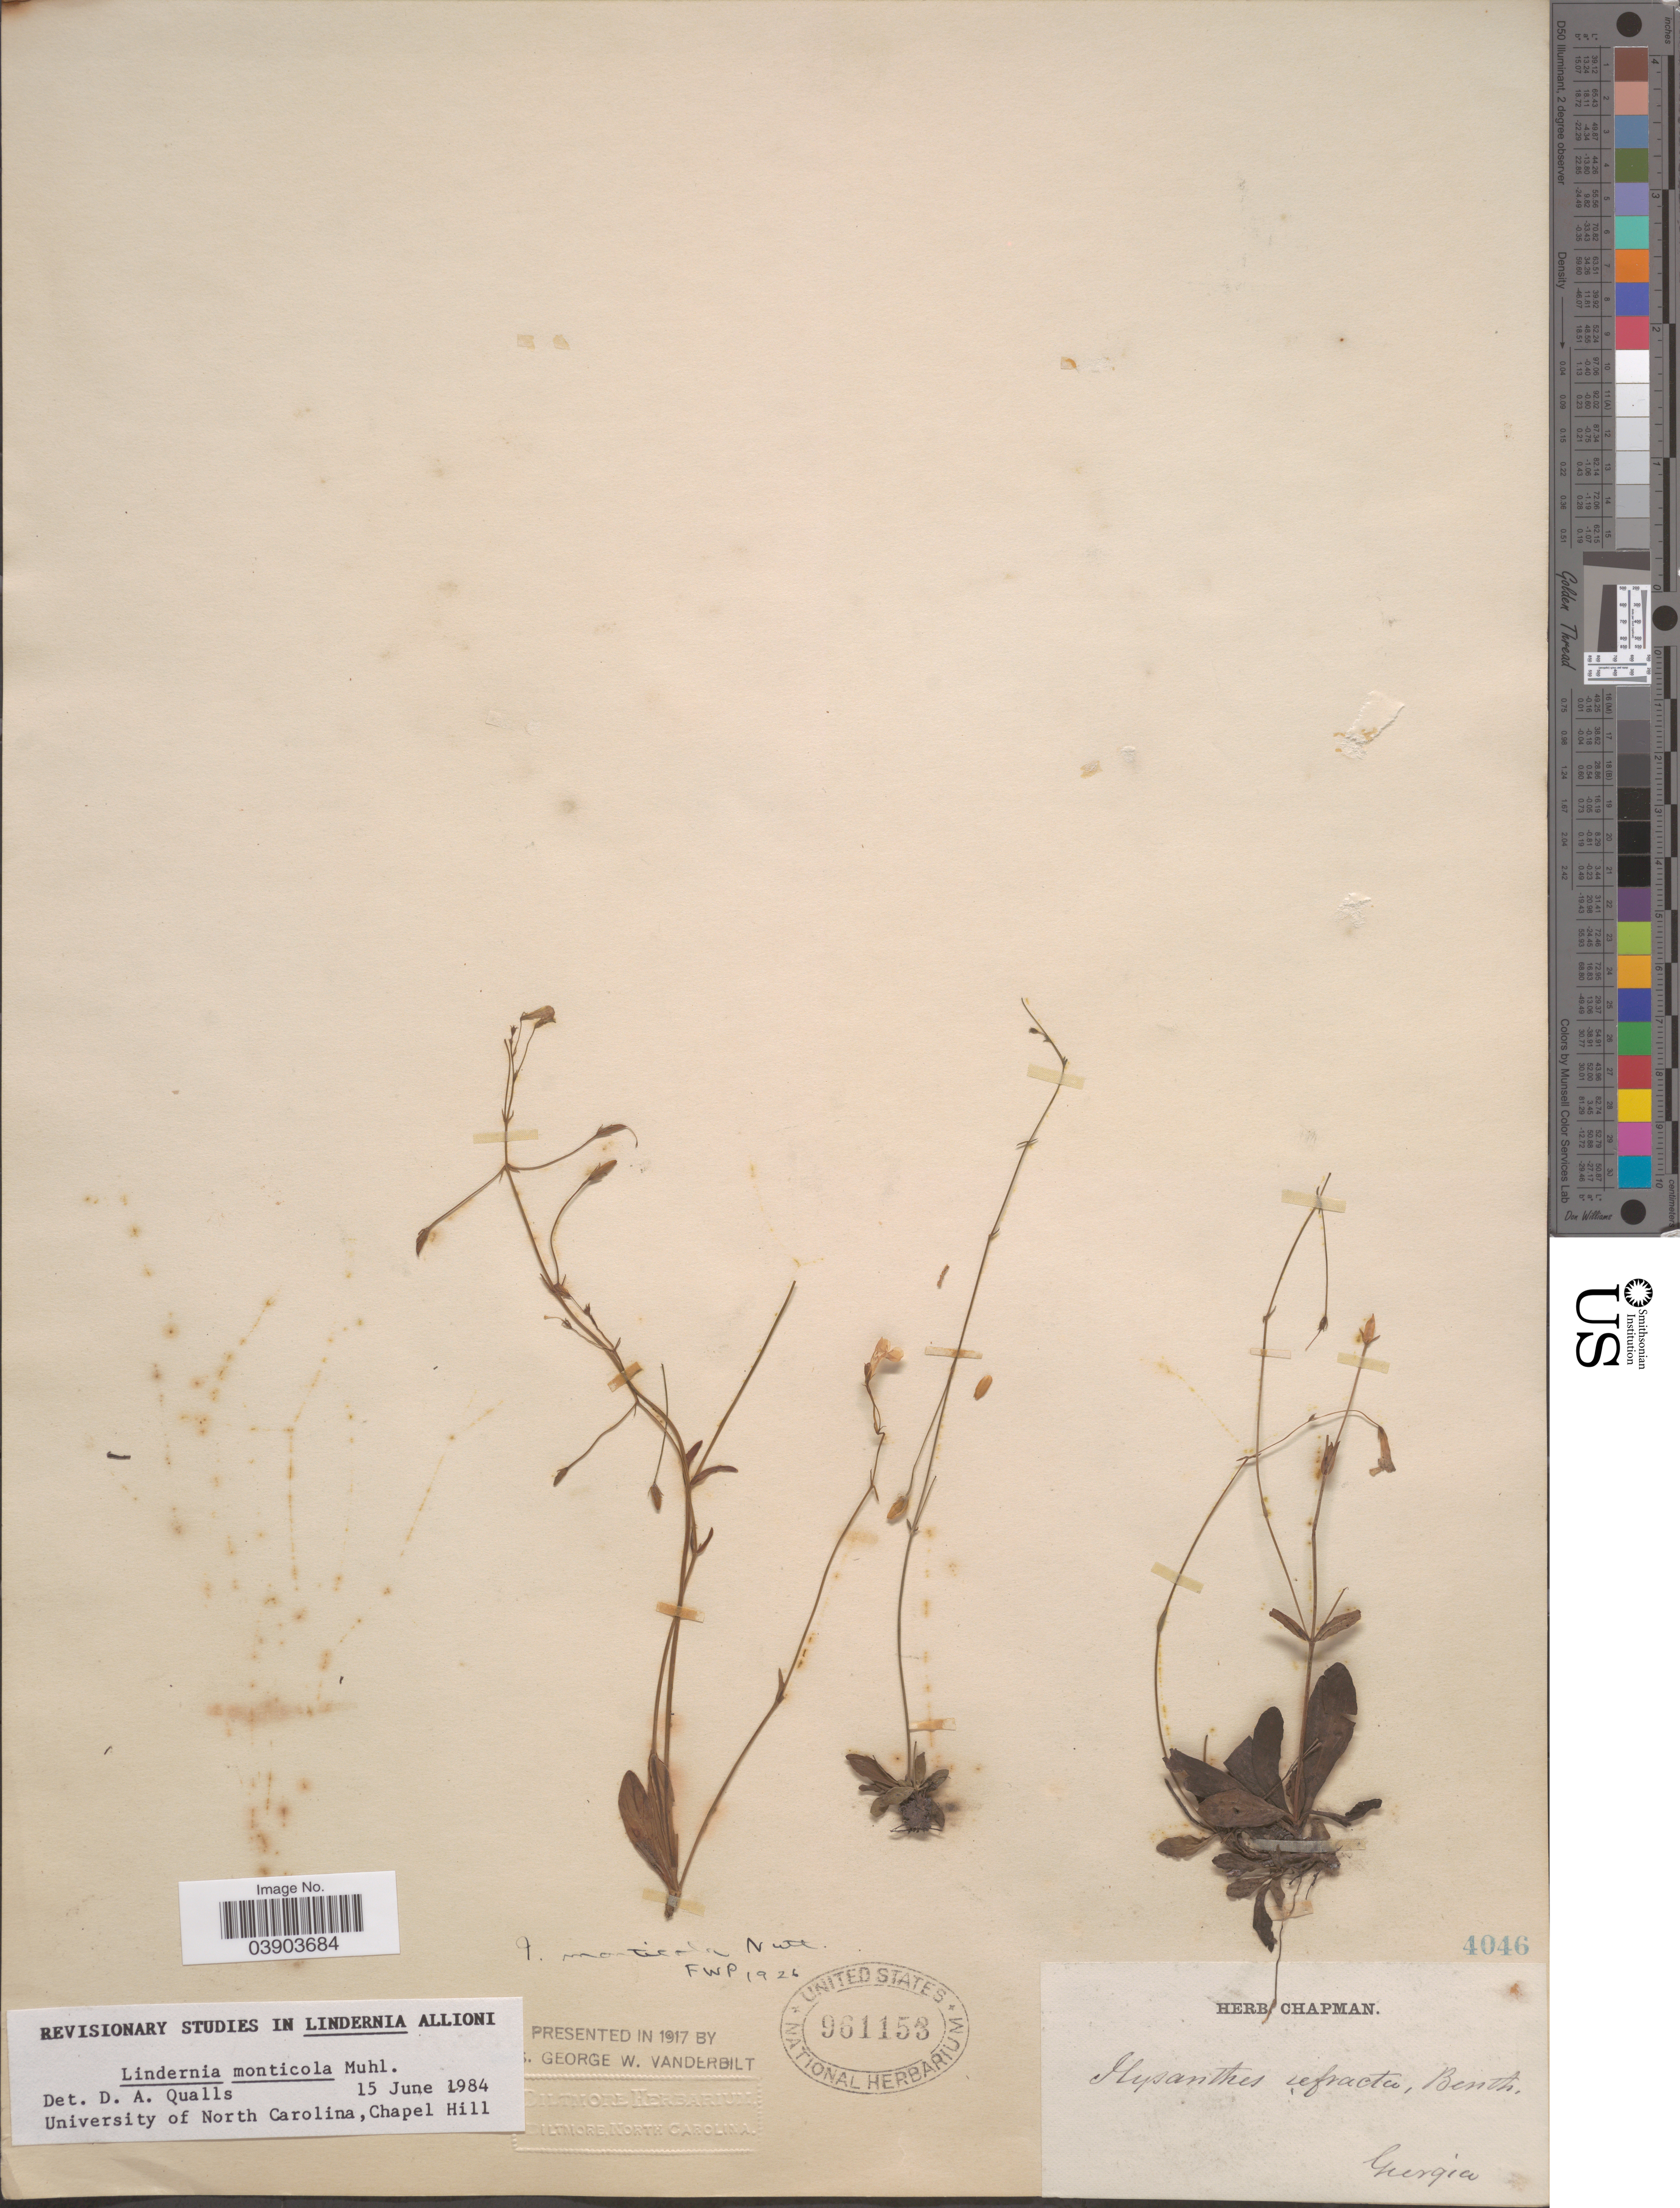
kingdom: Plantae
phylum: Tracheophyta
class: Magnoliopsida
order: Lamiales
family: Linderniaceae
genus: Lindernia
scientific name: Lindernia monticola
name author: Nutt.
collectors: ex herb. Chapman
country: United States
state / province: Georgia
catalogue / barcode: US 961153